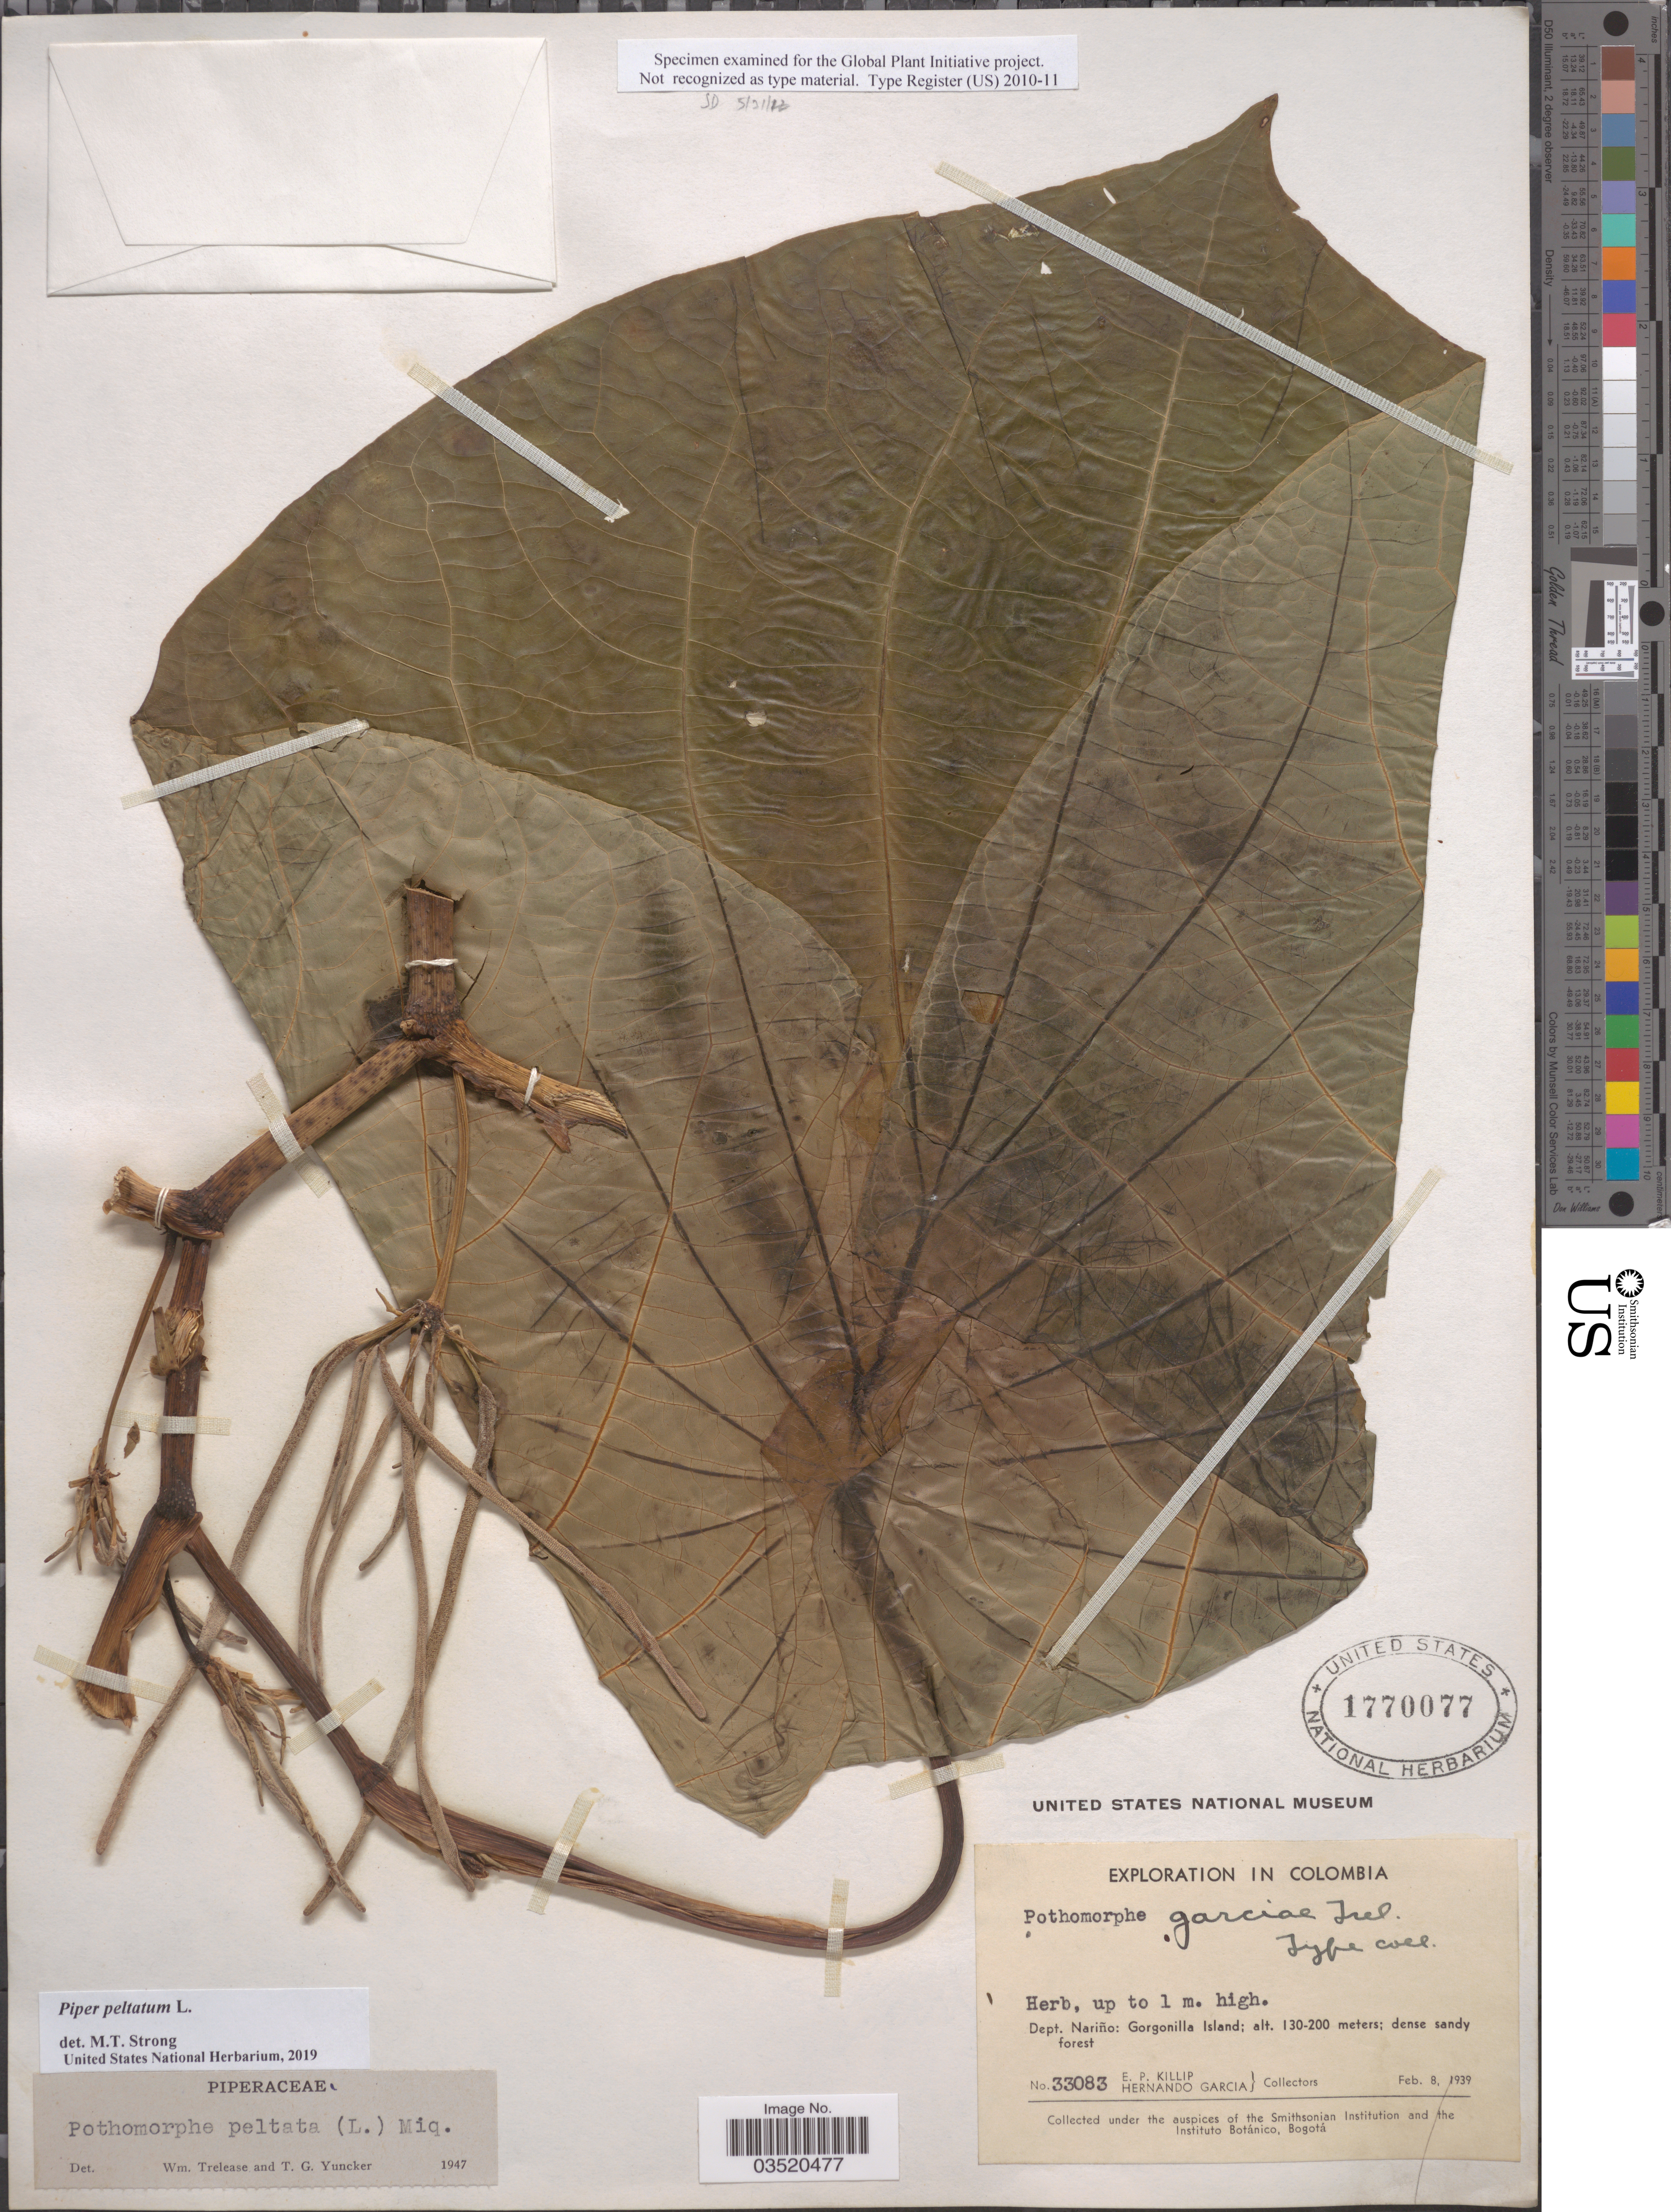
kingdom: Plantae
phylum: Tracheophyta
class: Magnoliopsida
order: Piperales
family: Piperaceae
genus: Piper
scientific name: Piper peltatum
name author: L.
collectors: E. P. Killip & H. Garcia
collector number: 33083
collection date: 1939-02-08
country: Colombia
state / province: Nariño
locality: Dept. Nariño: Gorgonilla Island.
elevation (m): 130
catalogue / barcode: US 1770077